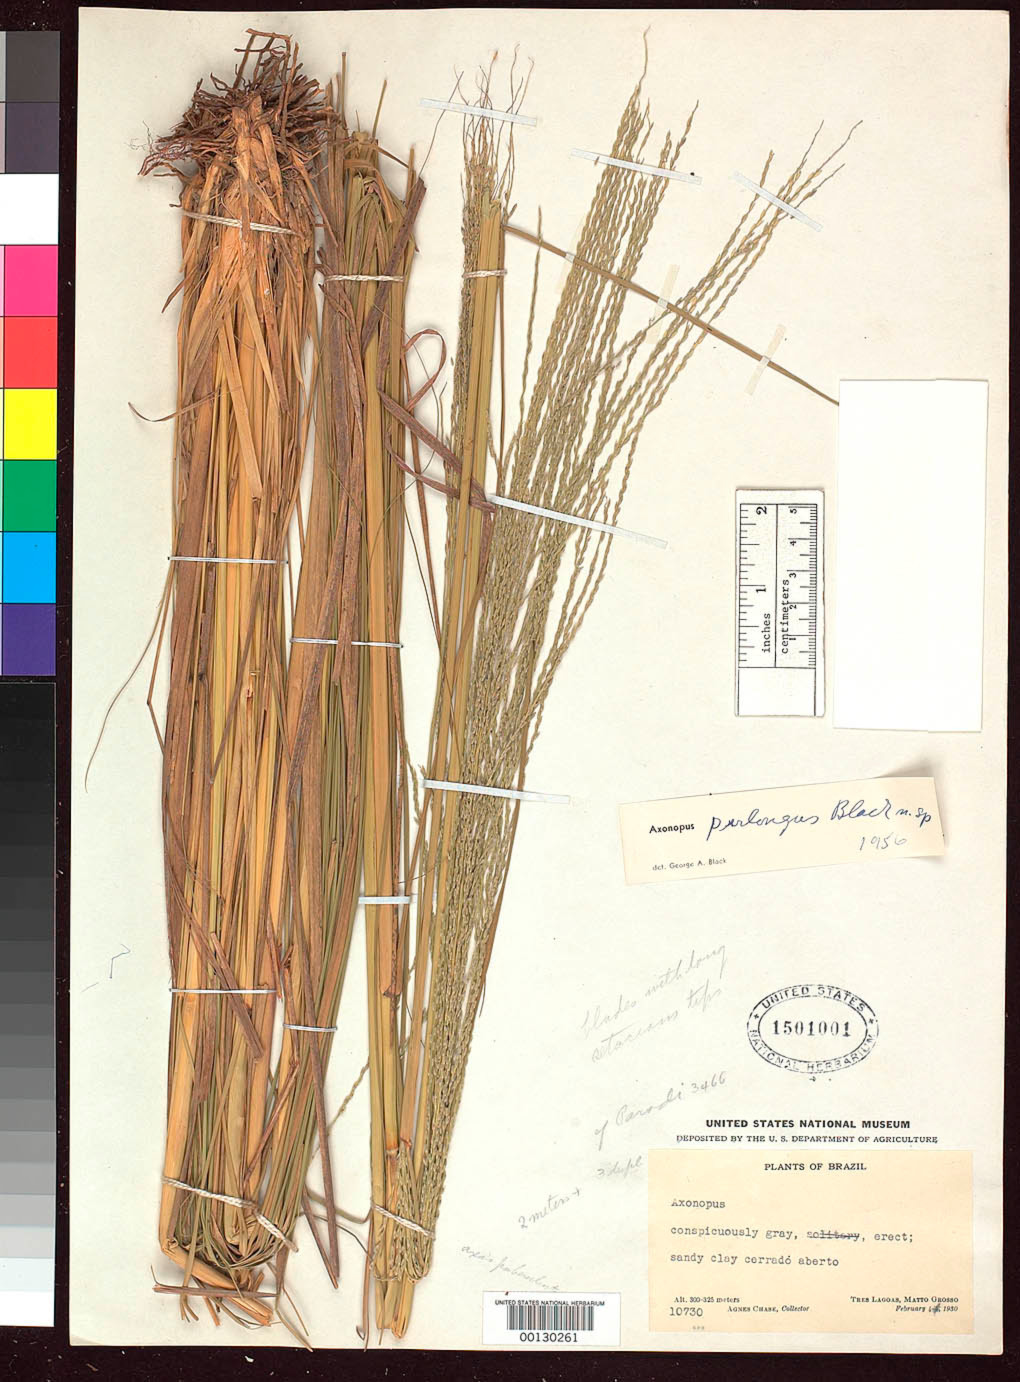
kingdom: Plantae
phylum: Tracheophyta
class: Liliopsida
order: Poales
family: Poaceae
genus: Axonopus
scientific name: Axonopus perlongus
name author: G.A. Black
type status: Holotype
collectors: A. Chase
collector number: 10730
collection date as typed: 04 Feb 1930 to 05 Feb 1930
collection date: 1930-02-04/1930-02-05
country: Brazil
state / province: Mato Grosso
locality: Tres Lagoas.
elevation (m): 300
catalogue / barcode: US 1501001